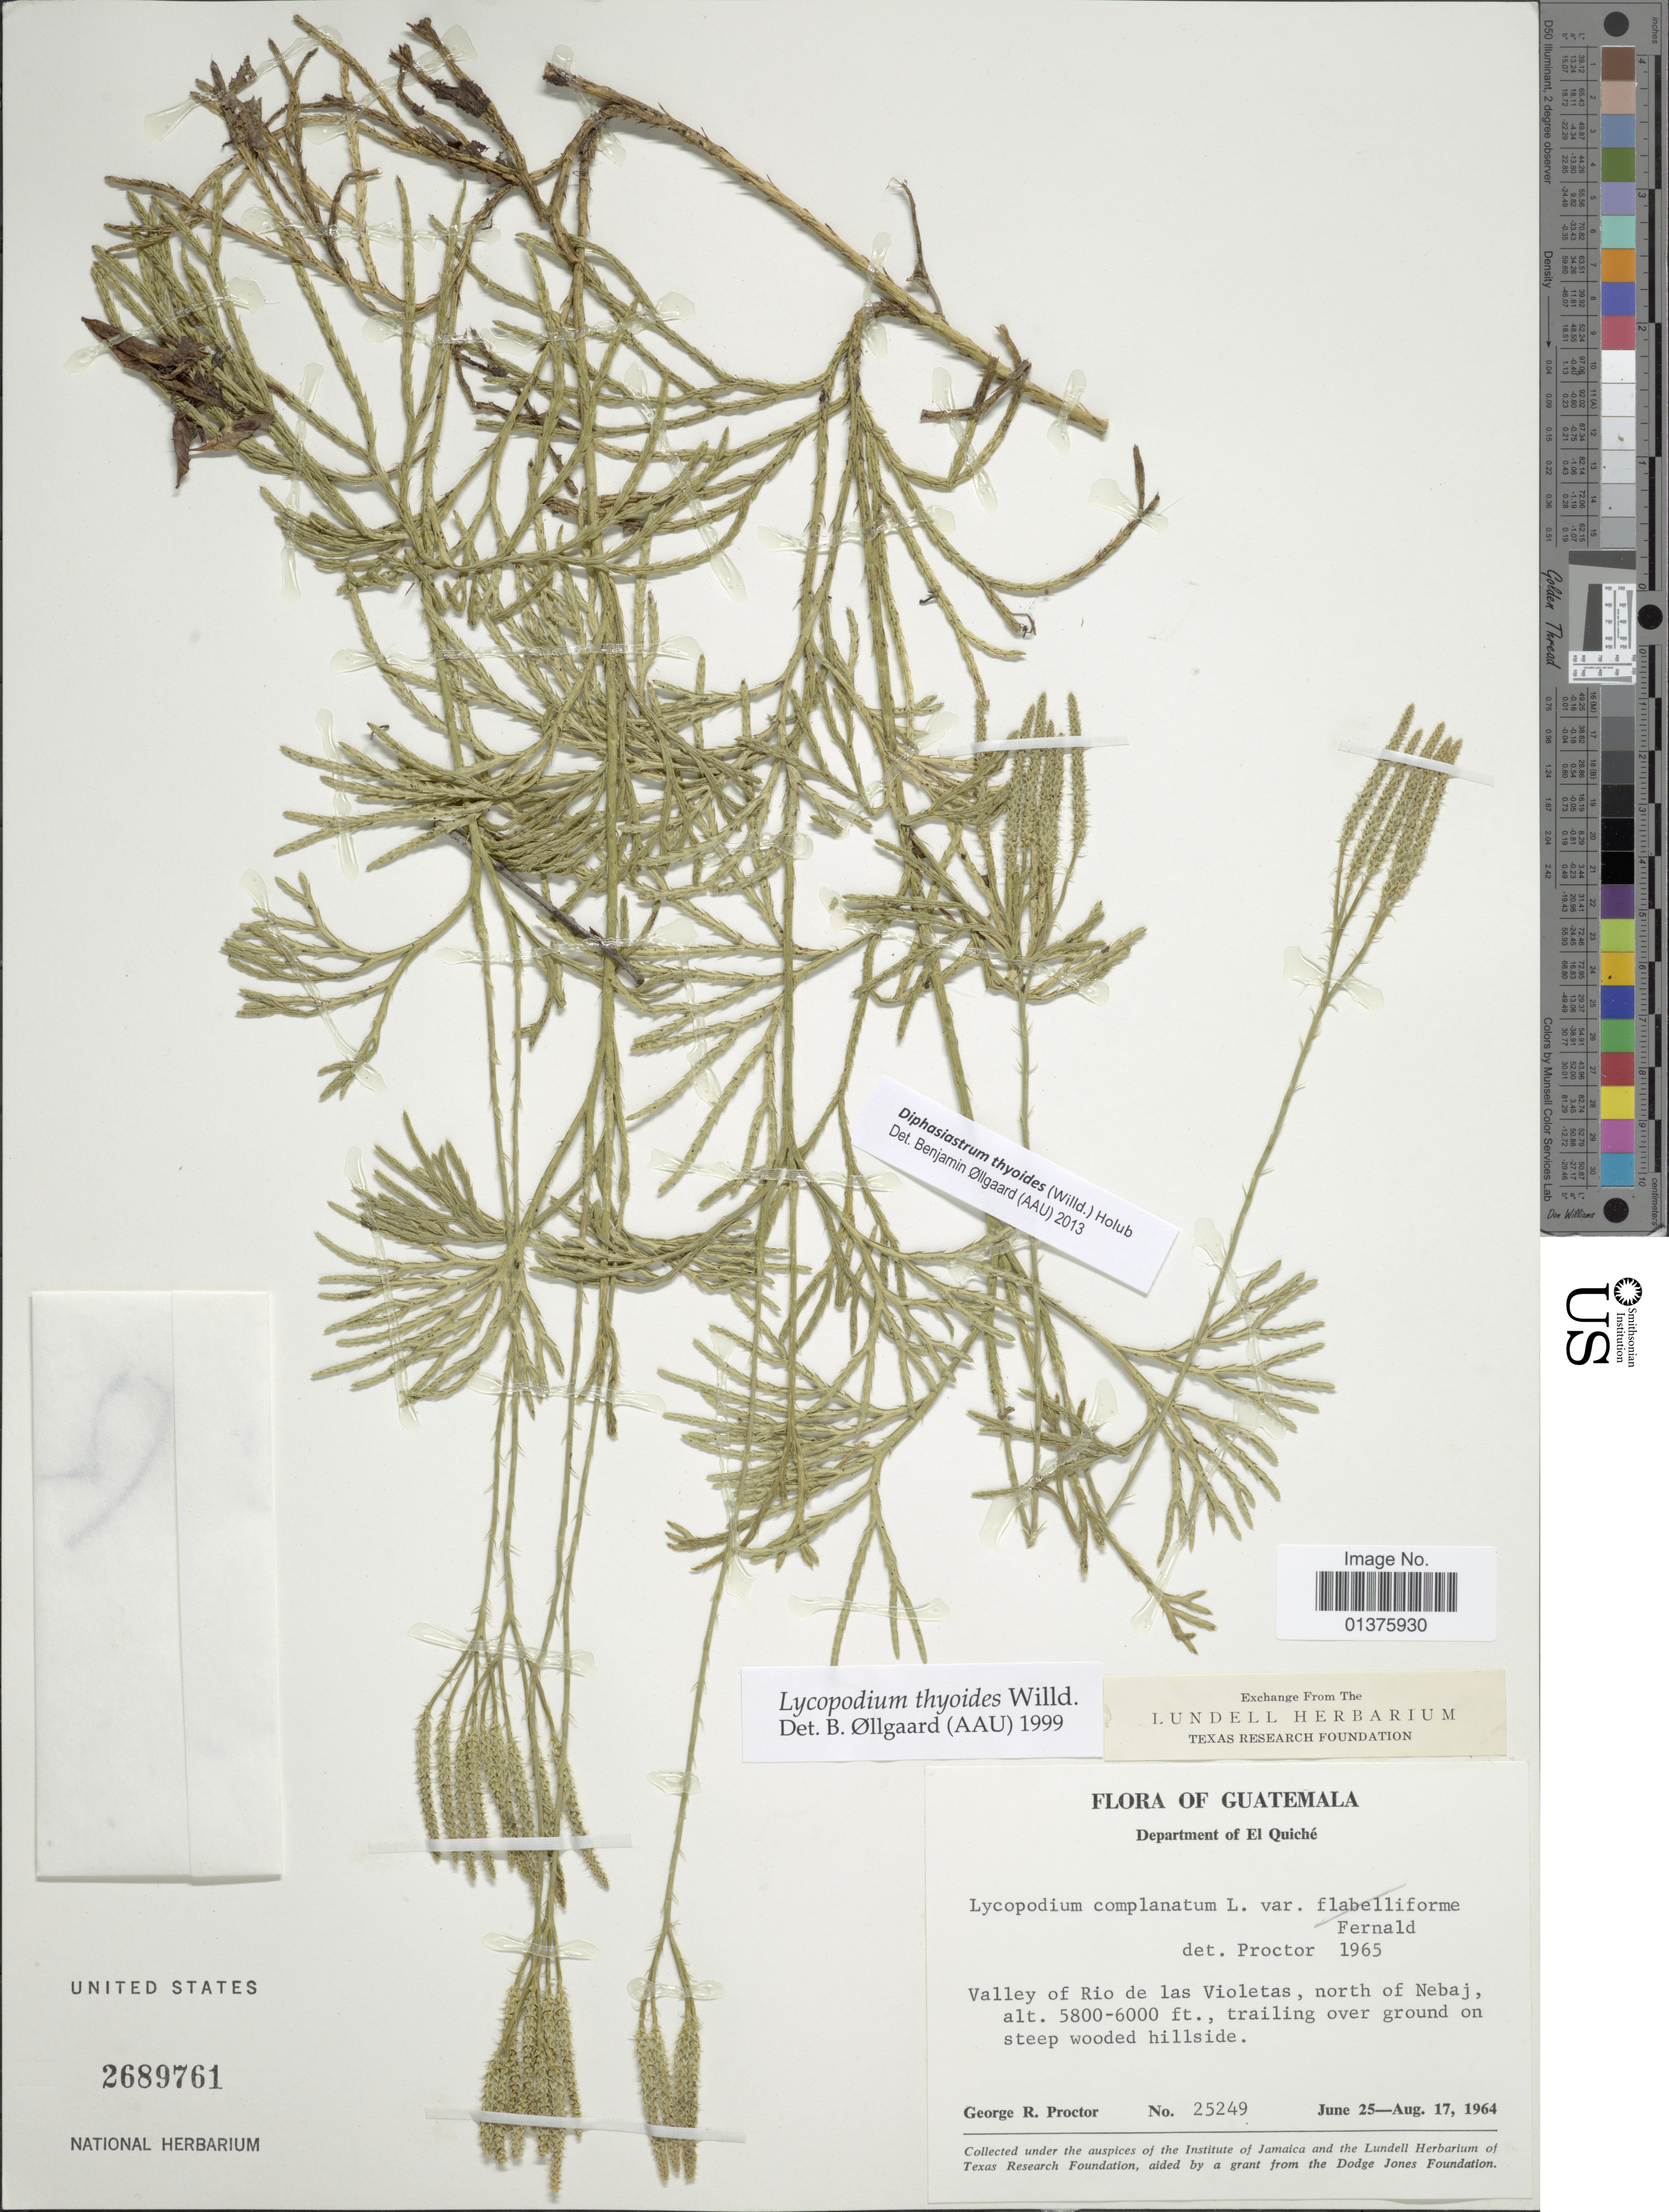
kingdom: Plantae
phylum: Tracheophyta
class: Lycopodiopsida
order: Lycopodiales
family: Lycopodiaceae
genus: Diphasiastrum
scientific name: Diphasiastrum thyoides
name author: (Humb. & Bonpl. ex Willd.) Holub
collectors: G. R. Proctor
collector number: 25249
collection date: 1964-06-25/1964-08-17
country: Guatemala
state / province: El Quiché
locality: Valley of Rio de las Violetas, north of Nebaj, trailing over ground on steep wooded hillside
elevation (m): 1768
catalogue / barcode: US 2689761